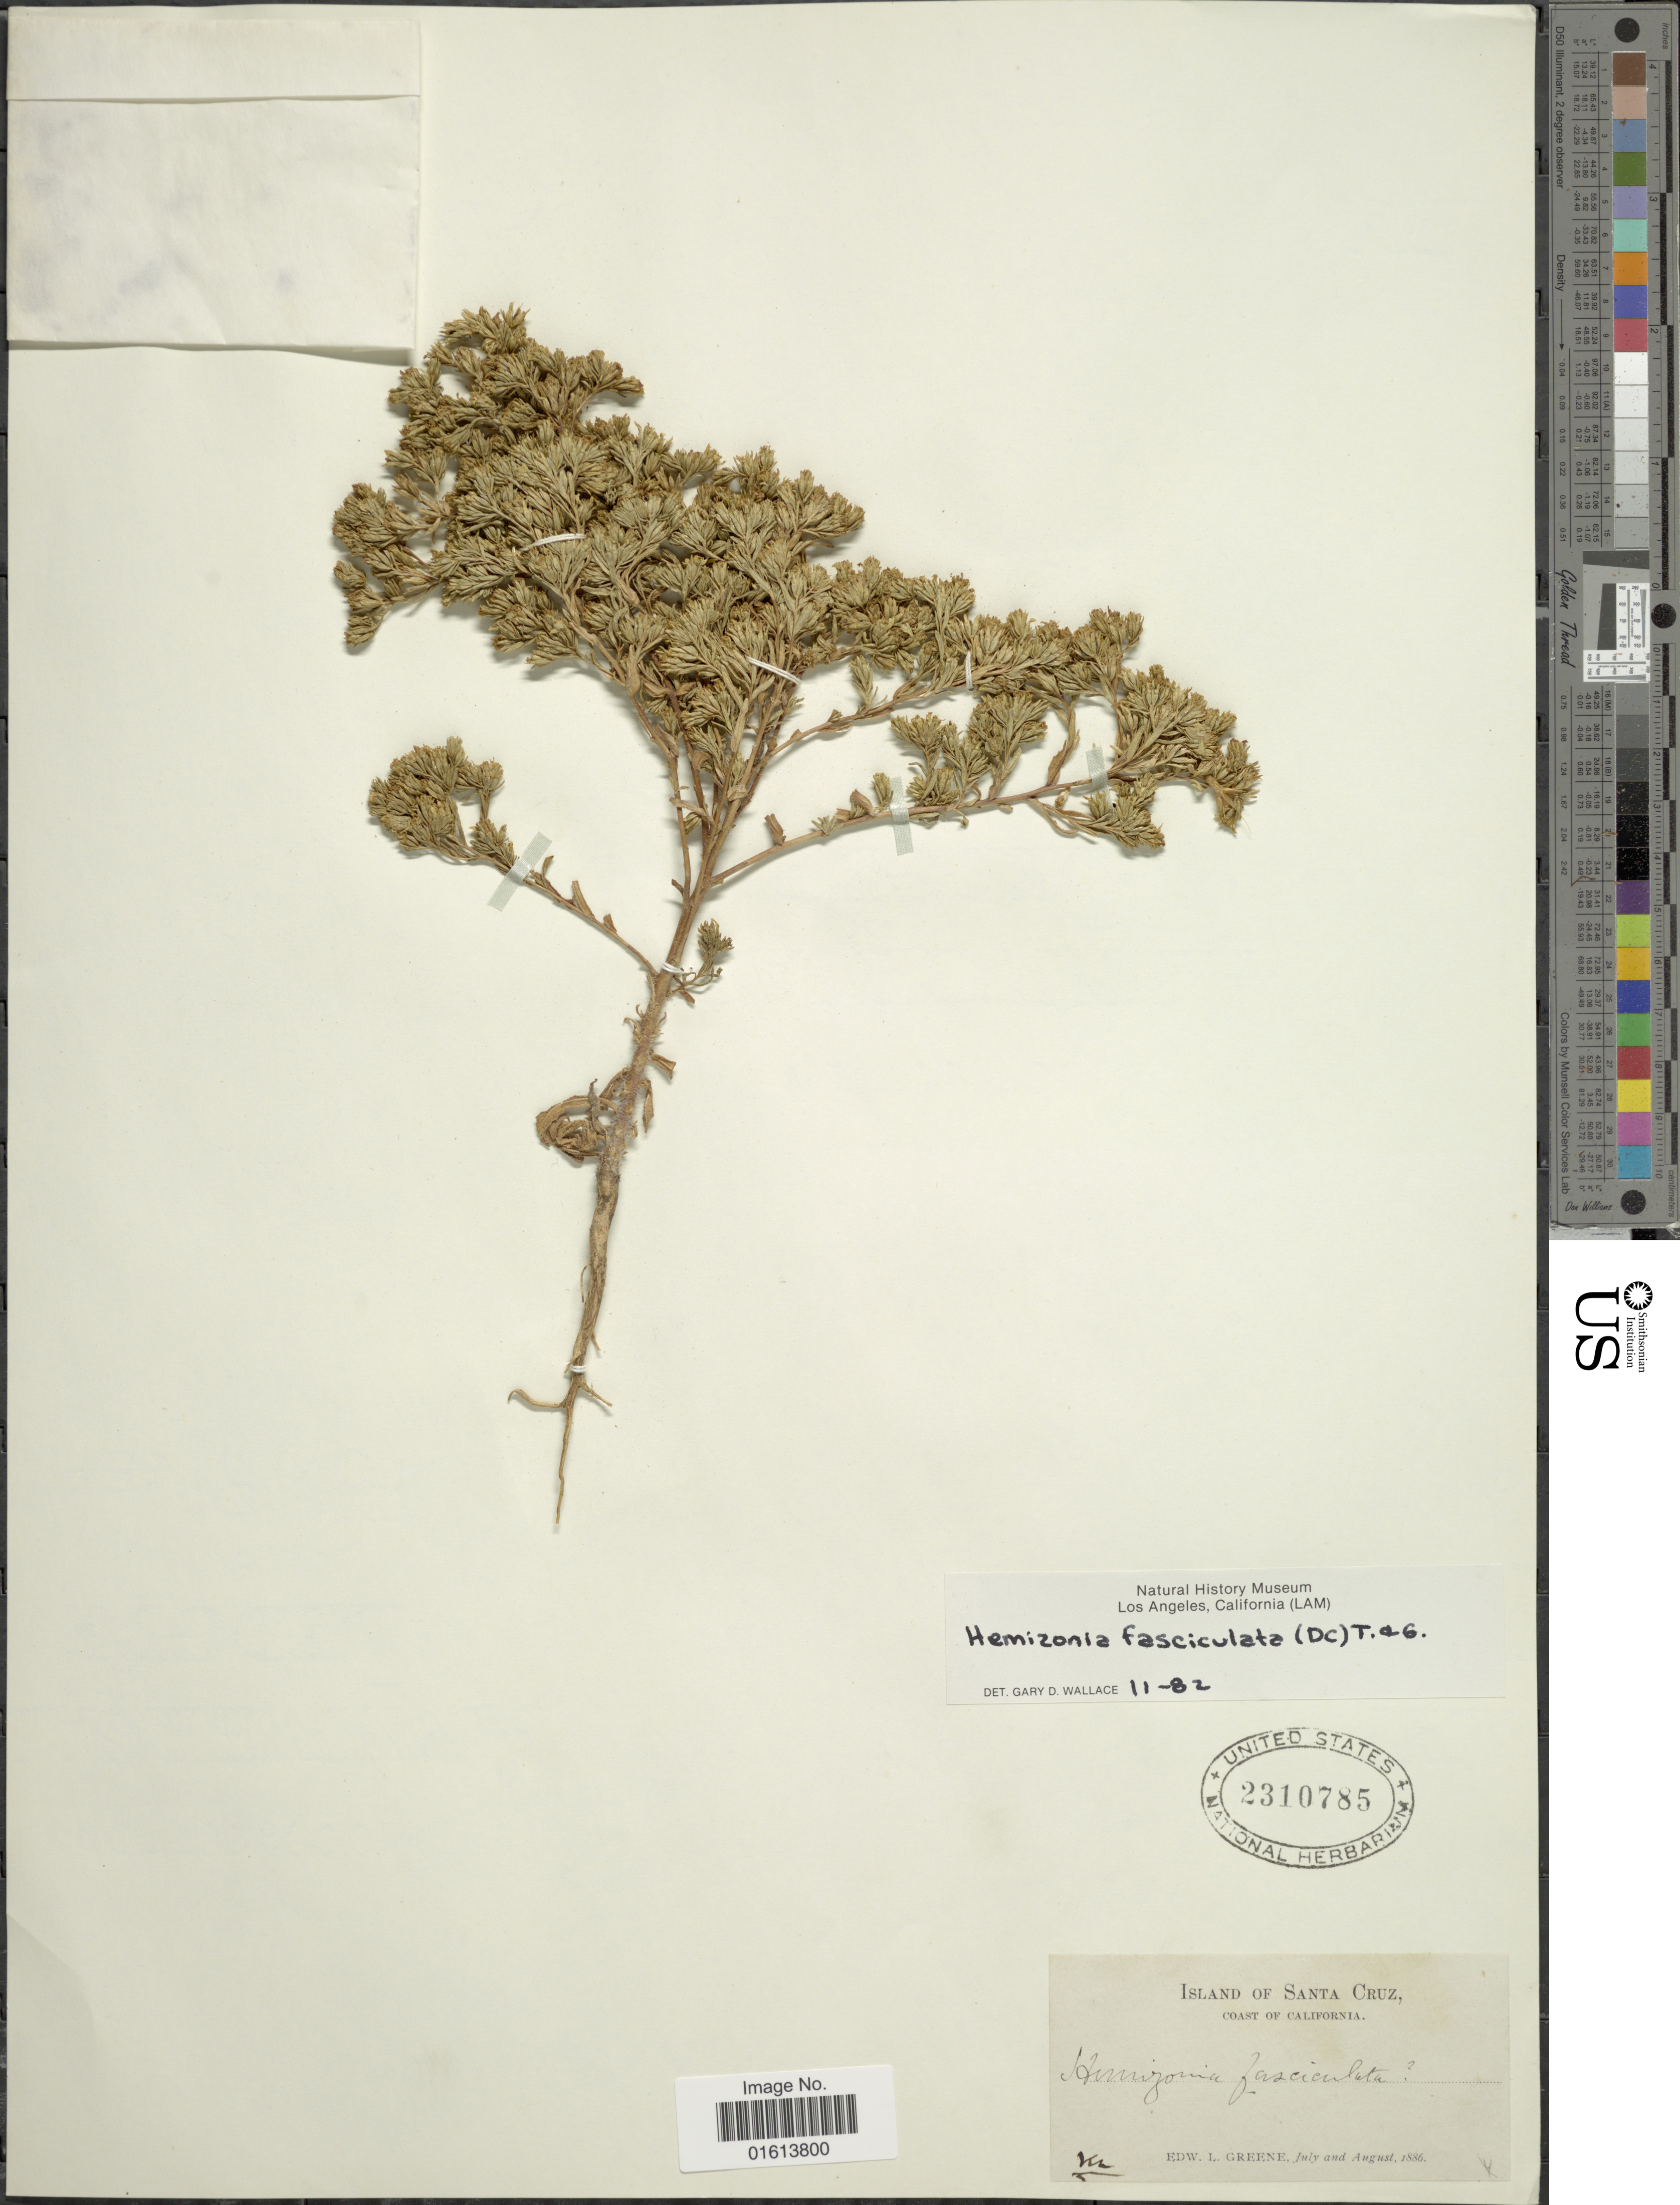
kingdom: Plantae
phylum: Tracheophyta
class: Magnoliopsida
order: Asterales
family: Asteraceae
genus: Deinandra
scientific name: Deinandra fasciculata subsp. fasciculata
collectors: E. L. Greene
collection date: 1886-07/1886-08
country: United States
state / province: California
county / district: Santa Cruz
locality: Santa Cruz. Coast of California.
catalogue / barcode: US 2310785